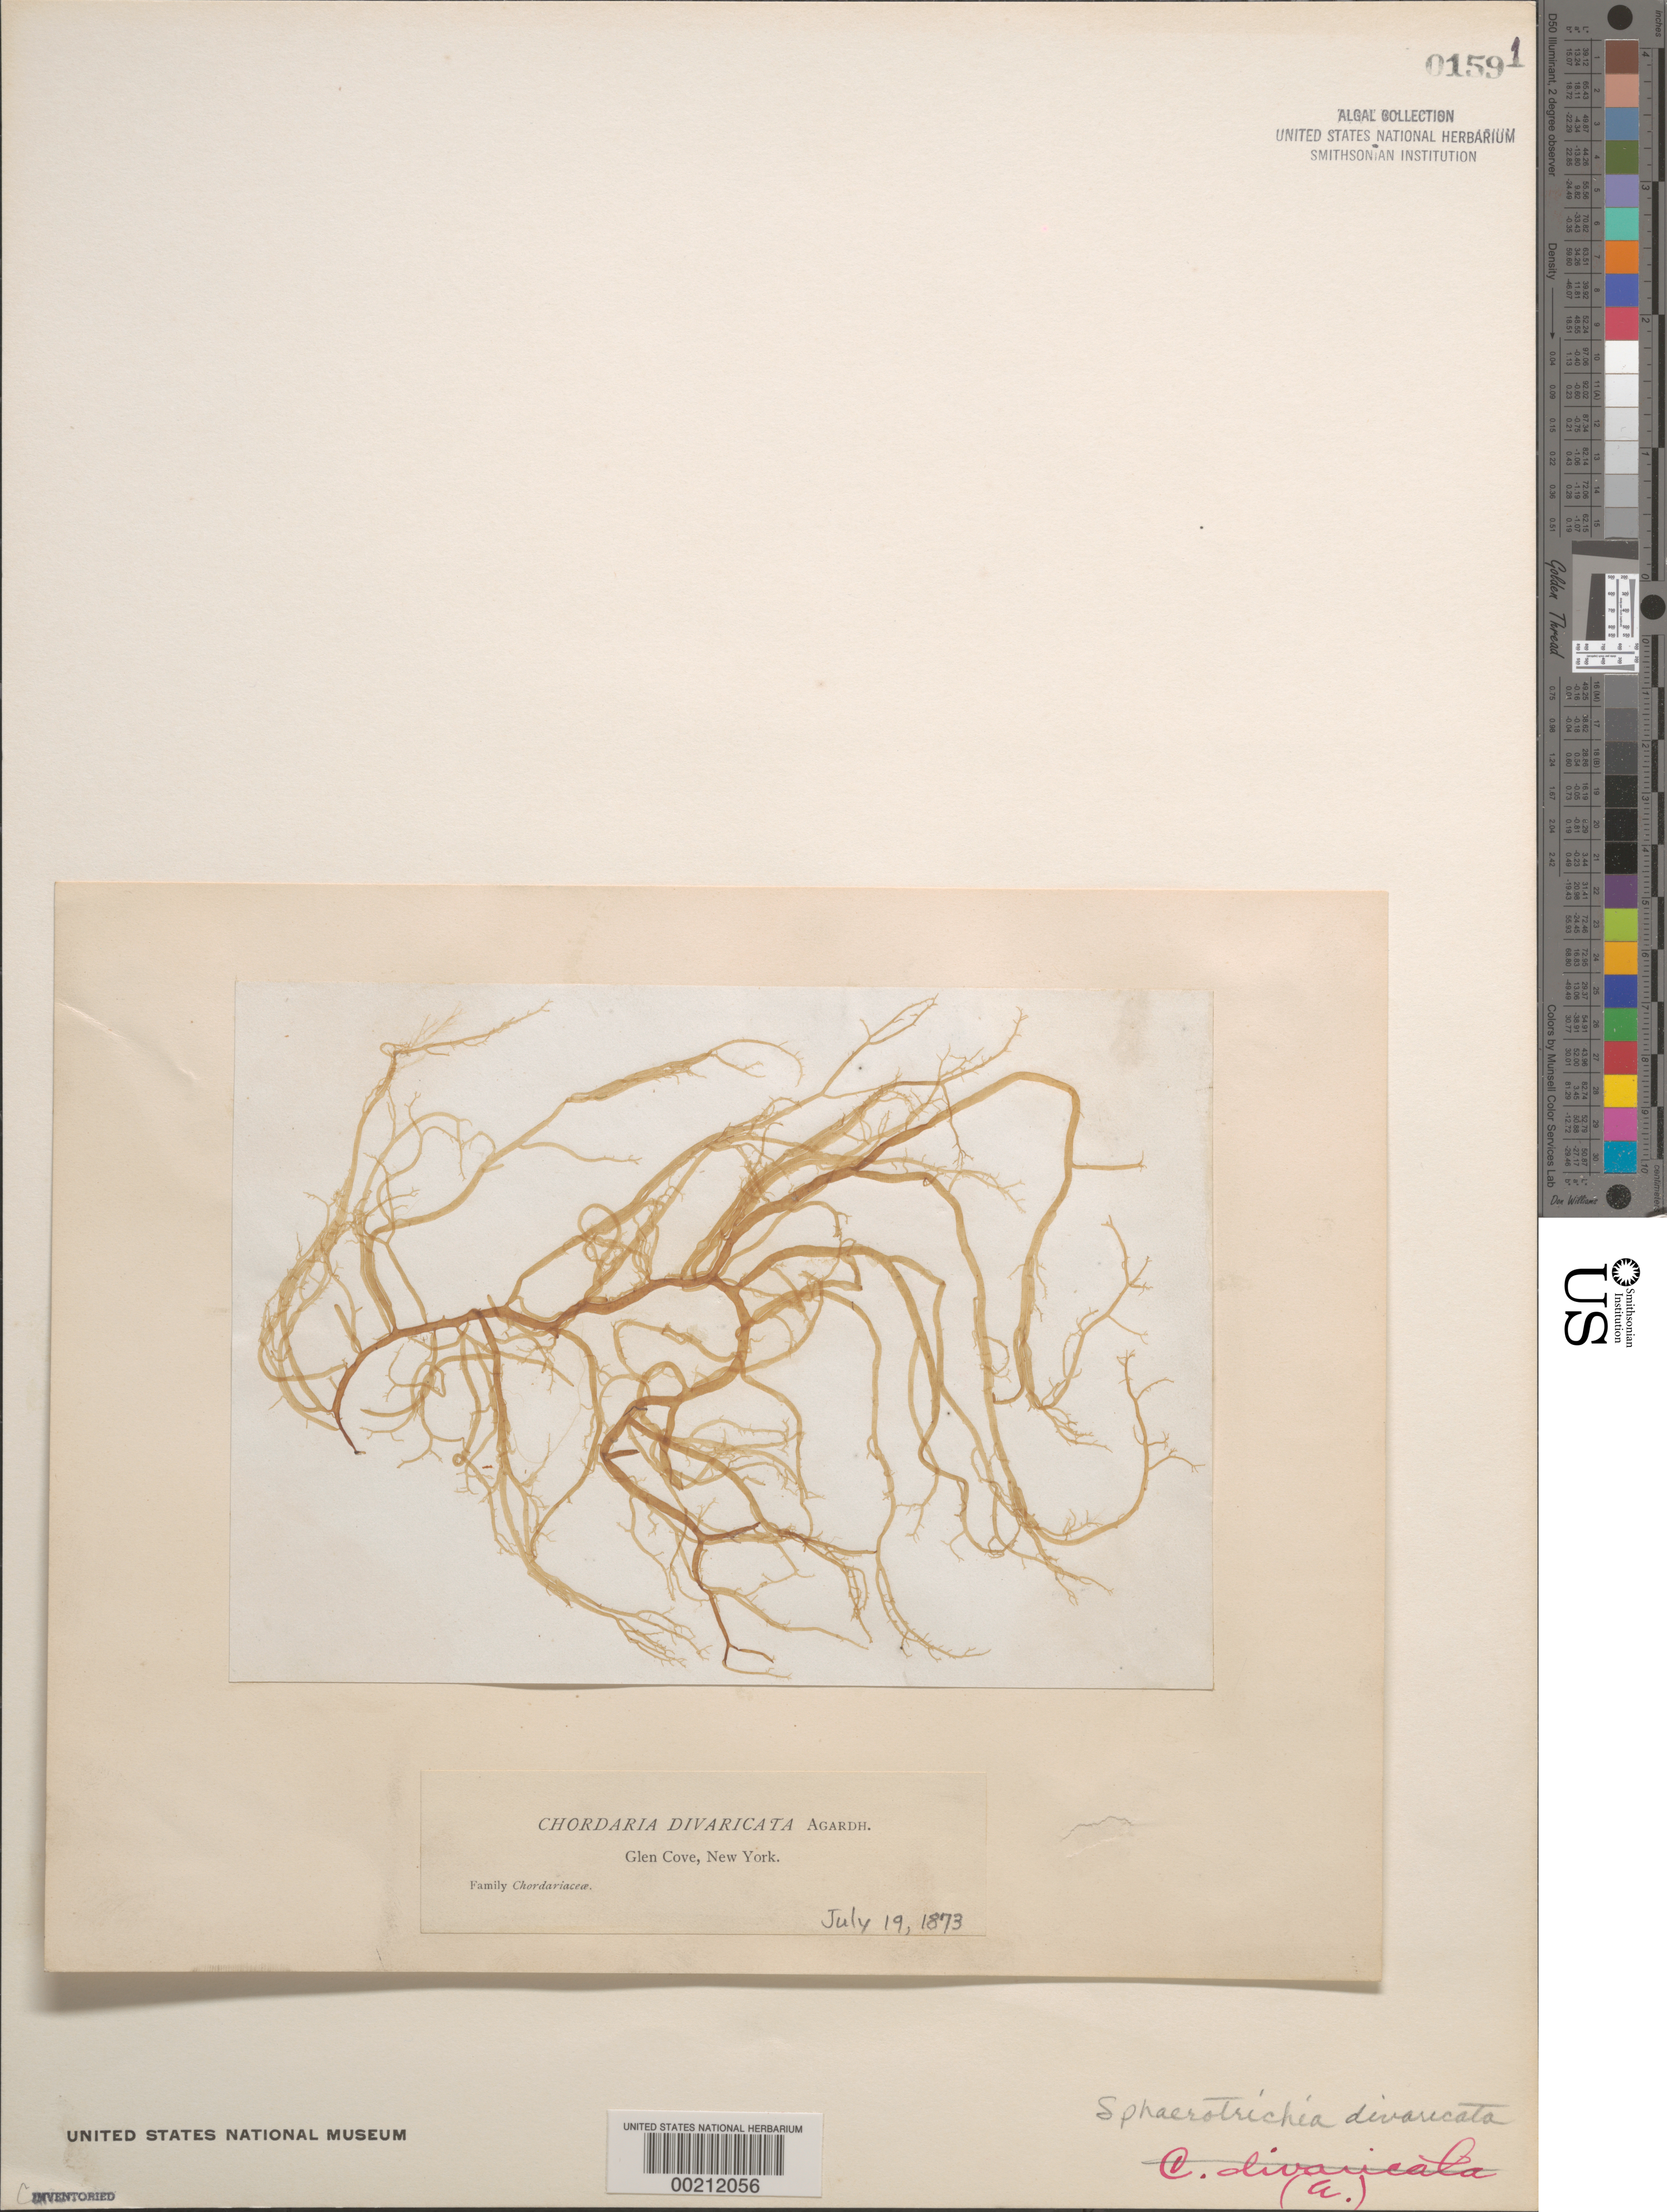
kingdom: Chromista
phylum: Ochrophyta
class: Phaeophyceae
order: Ectocarpales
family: Chordariaceae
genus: Sphaerotrichia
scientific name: Sphaerotrichia divaricata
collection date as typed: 19 Jul 1873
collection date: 1873-07-19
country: United States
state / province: New York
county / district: Nassau County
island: Long Island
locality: Glen Cove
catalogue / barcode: US 1591